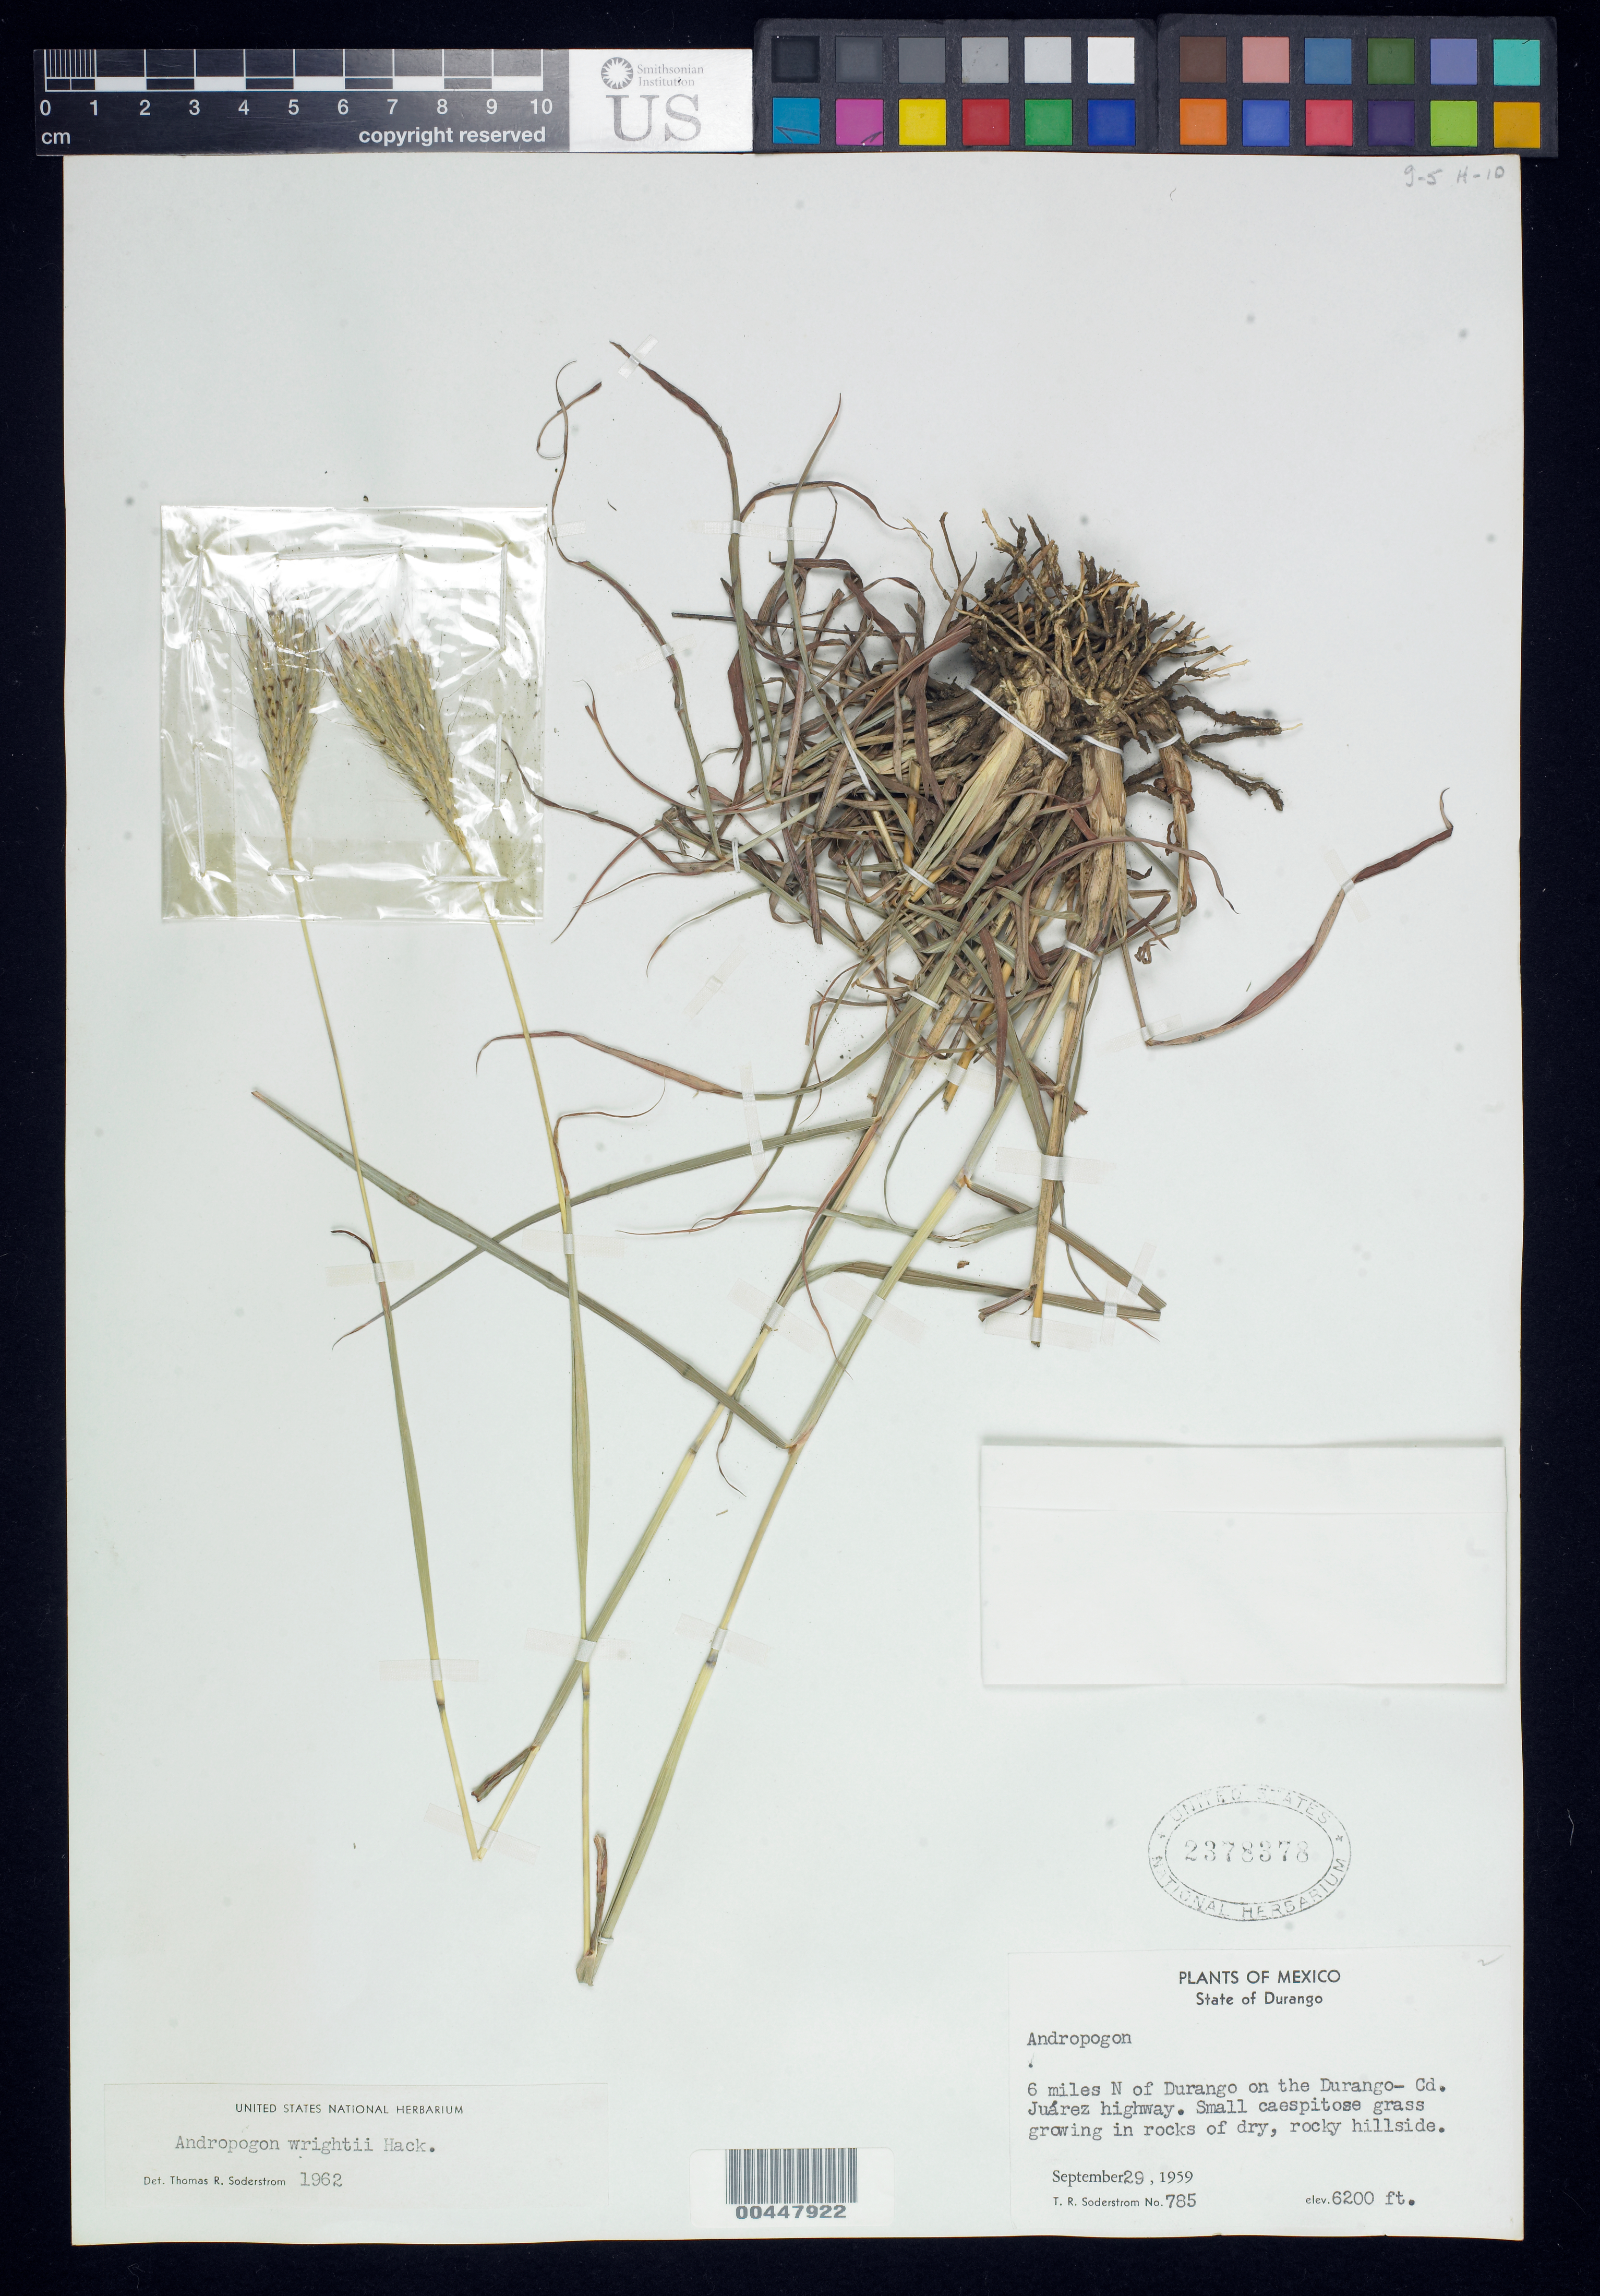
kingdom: Plantae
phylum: Tracheophyta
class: Liliopsida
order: Poales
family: Poaceae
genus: Andropogon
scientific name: Andropogon wrightii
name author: Hack.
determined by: Soderstrom, T. R.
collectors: T. R. Soderstrom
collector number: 785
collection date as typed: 29 Sep 1959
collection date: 1959-09-29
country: Mexico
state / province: Durango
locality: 6 miles N of Durango on the Durango - Cd. Juárez highway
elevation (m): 1890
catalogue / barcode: US 2378378